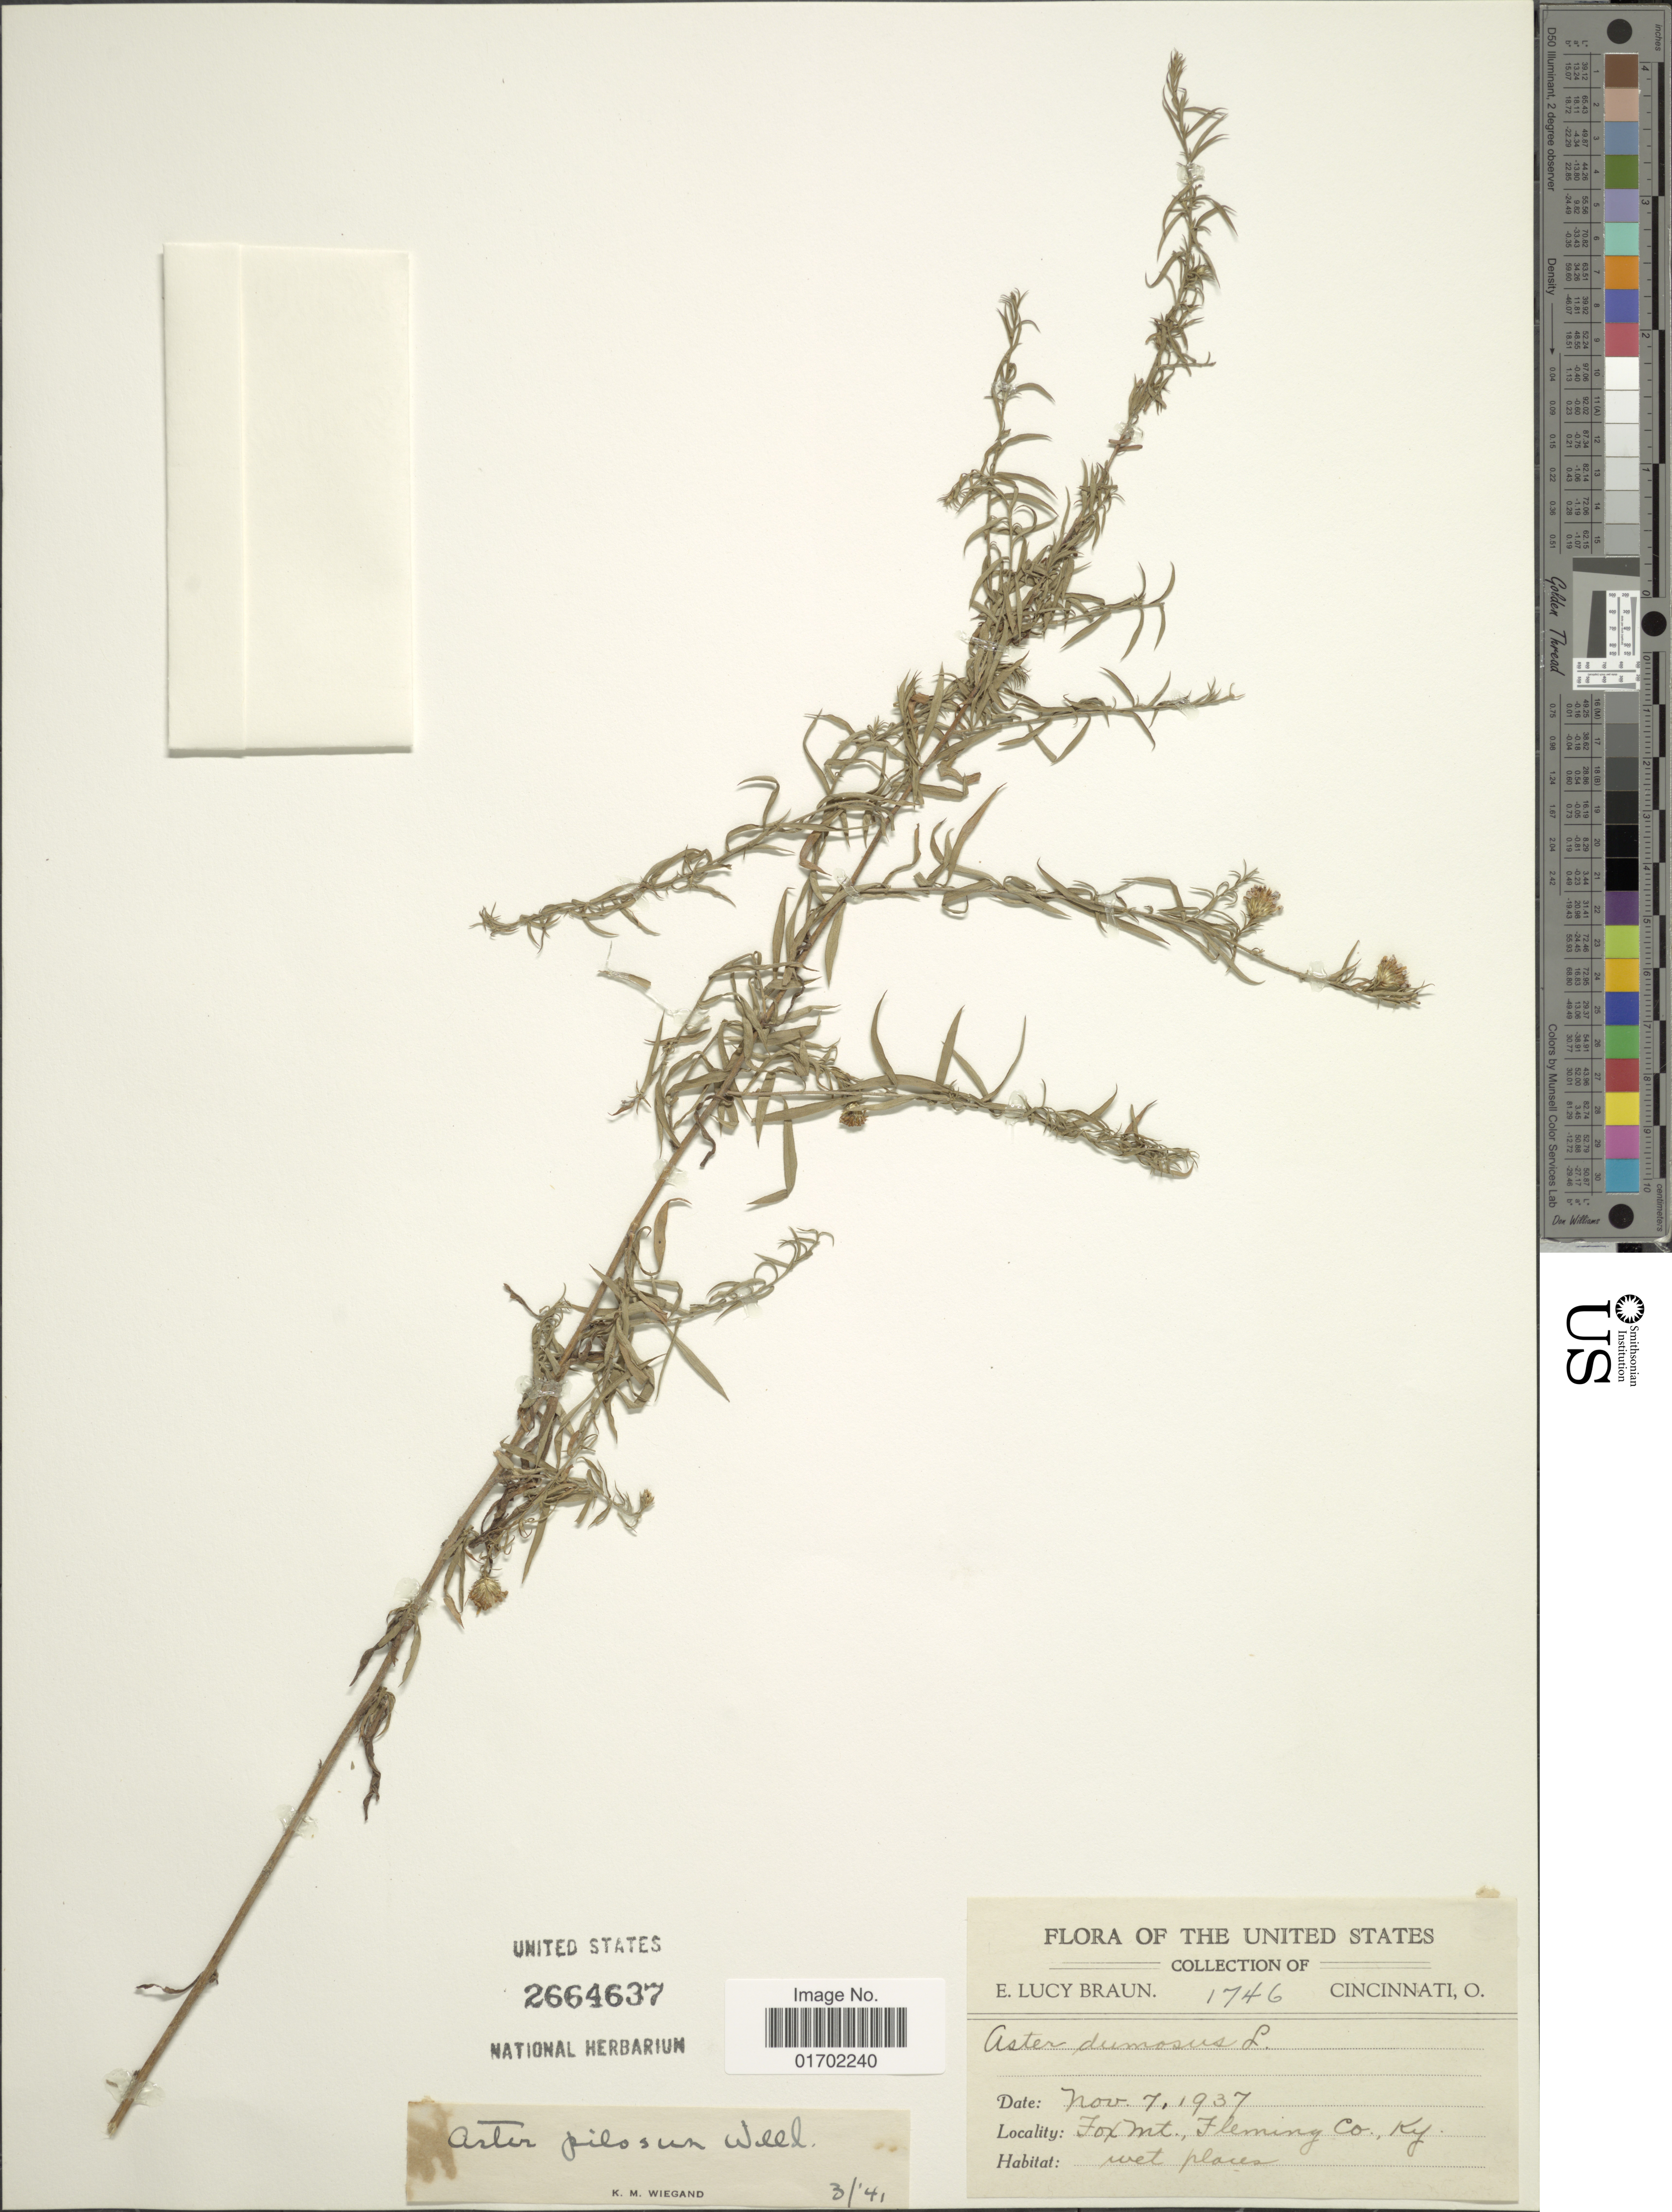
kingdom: Plantae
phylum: Tracheophyta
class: Magnoliopsida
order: Asterales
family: Asteraceae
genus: Symphyotrichum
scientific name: Symphyotrichum pilosum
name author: (Willd.) G.L. Nesom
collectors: E. L. Braun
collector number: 1746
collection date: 1937-11-07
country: United States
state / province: Kentucky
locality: United States, Fox Mt., Fleming Co.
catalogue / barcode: US 2664637